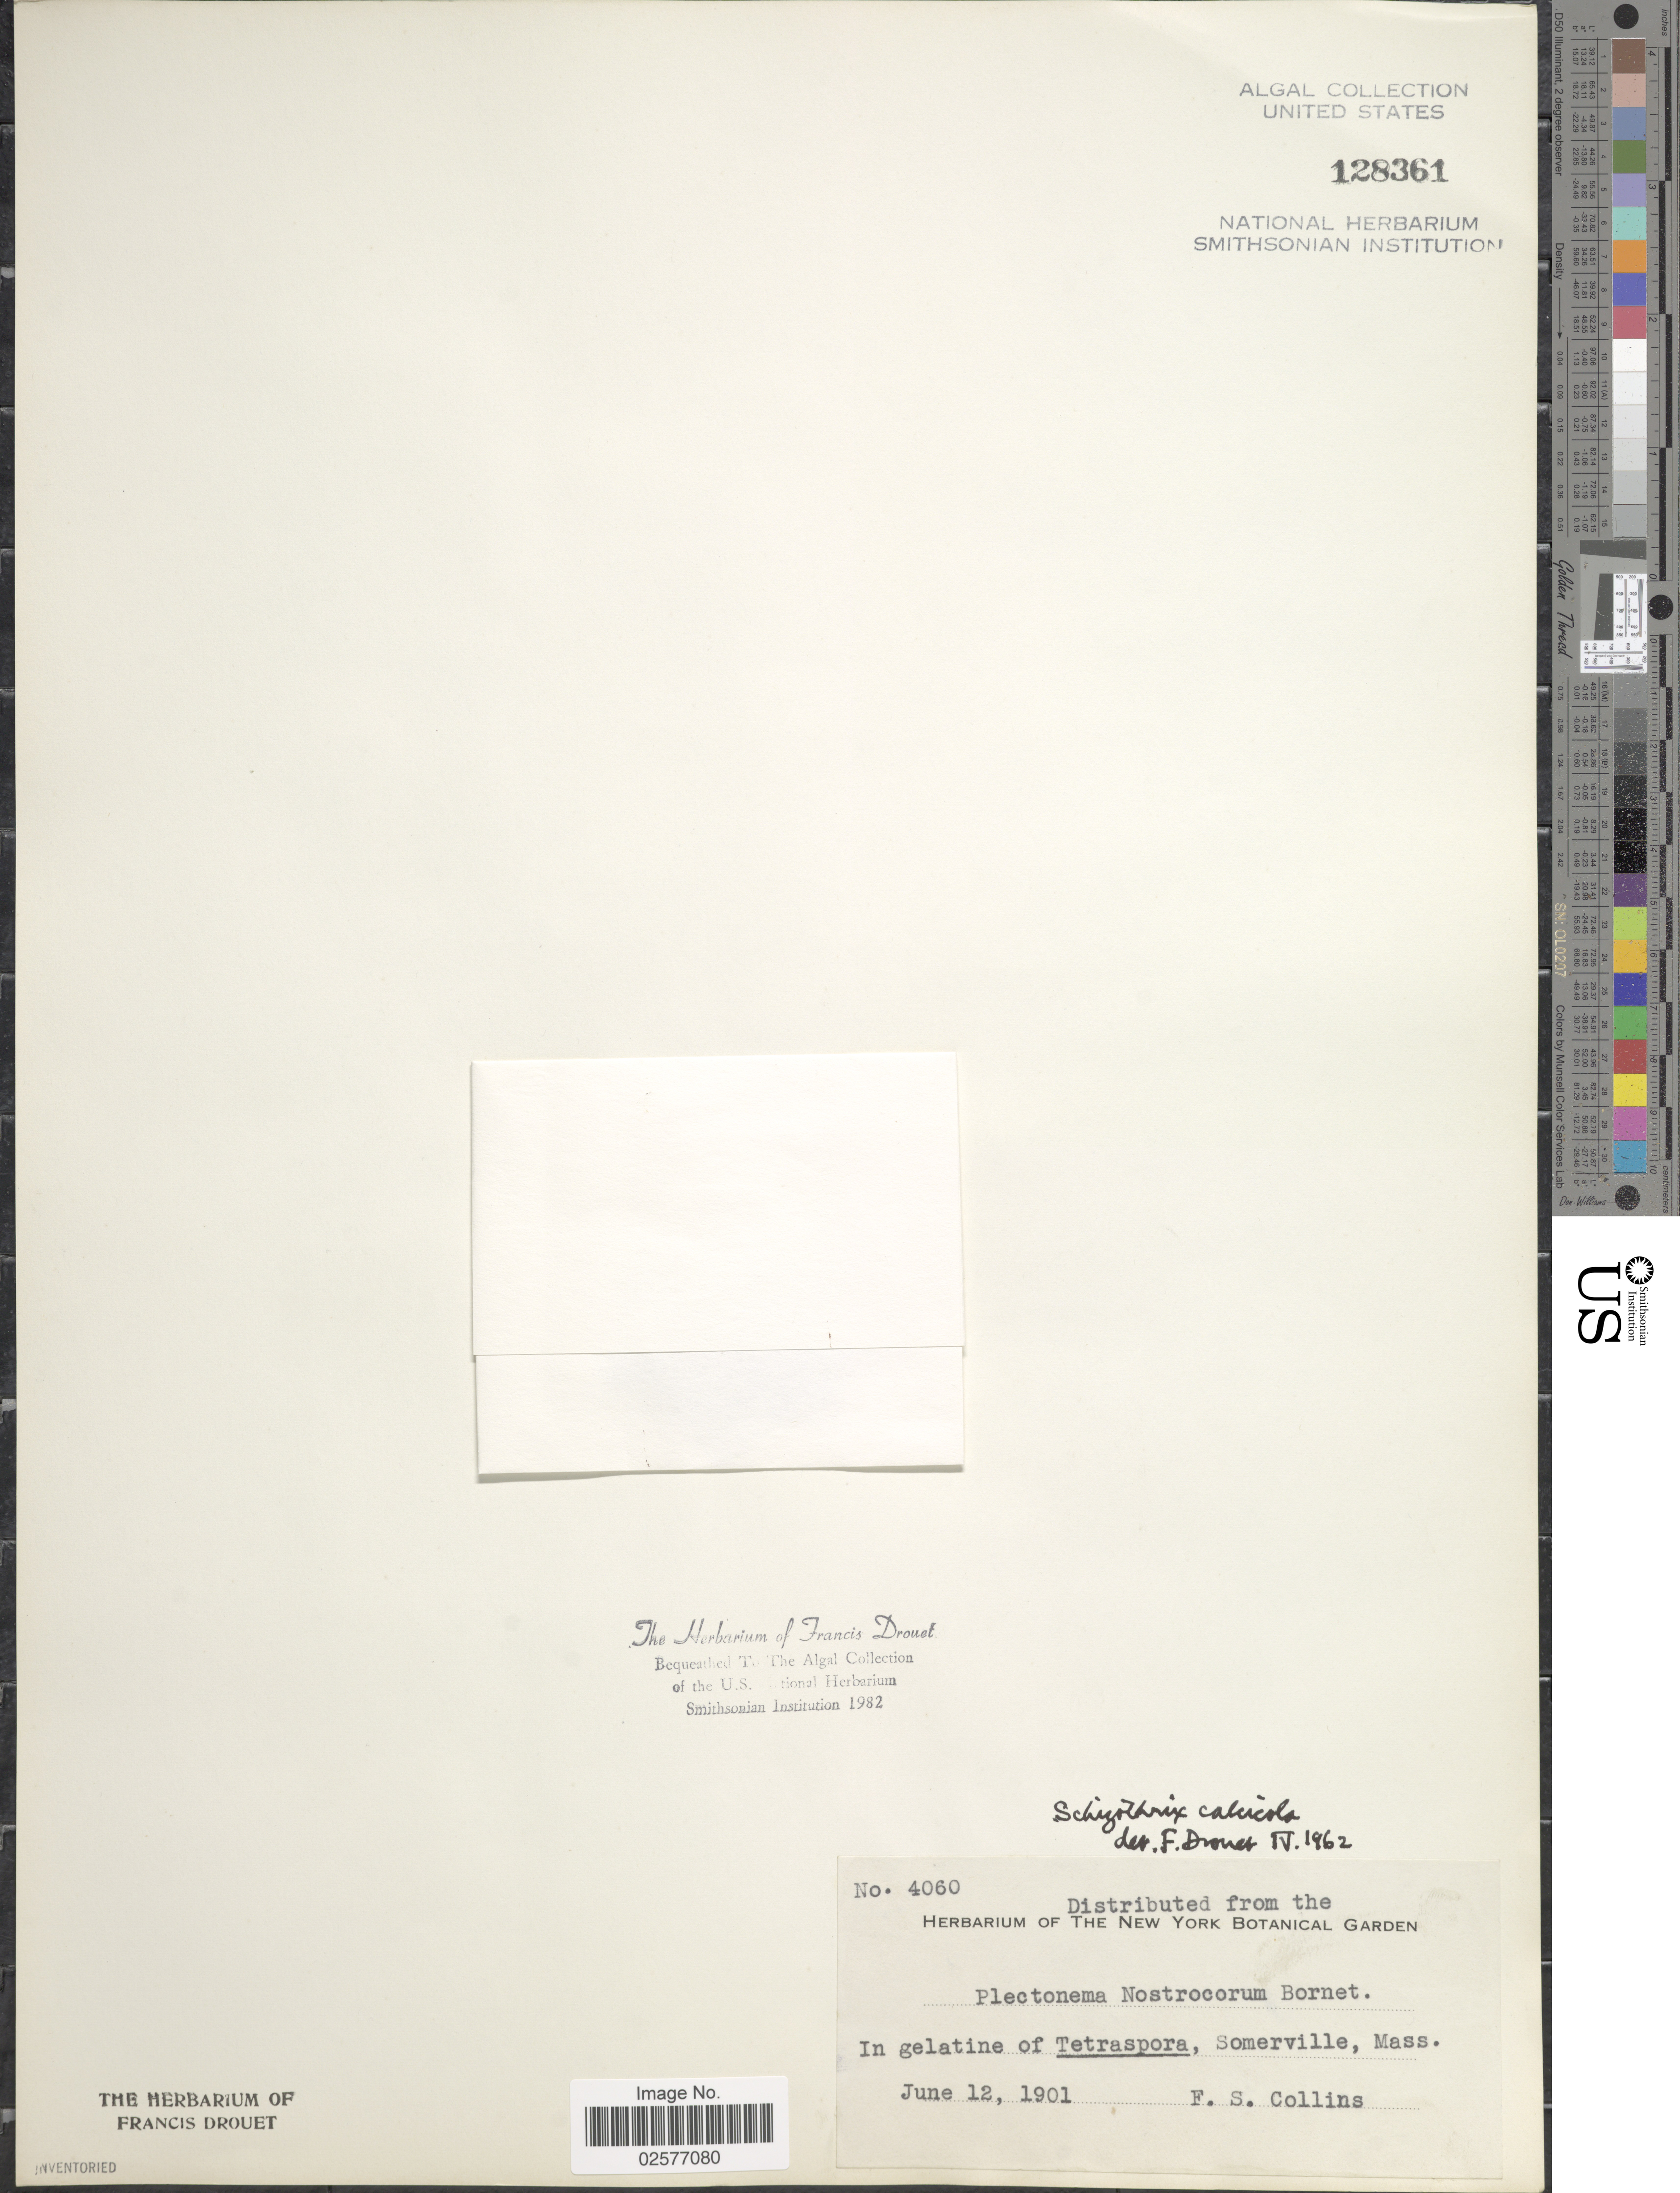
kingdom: Bacteria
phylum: Cyanobacteria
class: Cyanobacteriia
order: Leptolyngbyales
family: Trichocoleusaceae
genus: Schizothrix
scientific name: Schizothrix calcicola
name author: Gomont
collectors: F. Collins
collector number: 4060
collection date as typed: June 12, 1901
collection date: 1901-06-12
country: United States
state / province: Massachusetts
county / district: Middlesex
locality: Somerville, Mass.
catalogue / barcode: US 128361